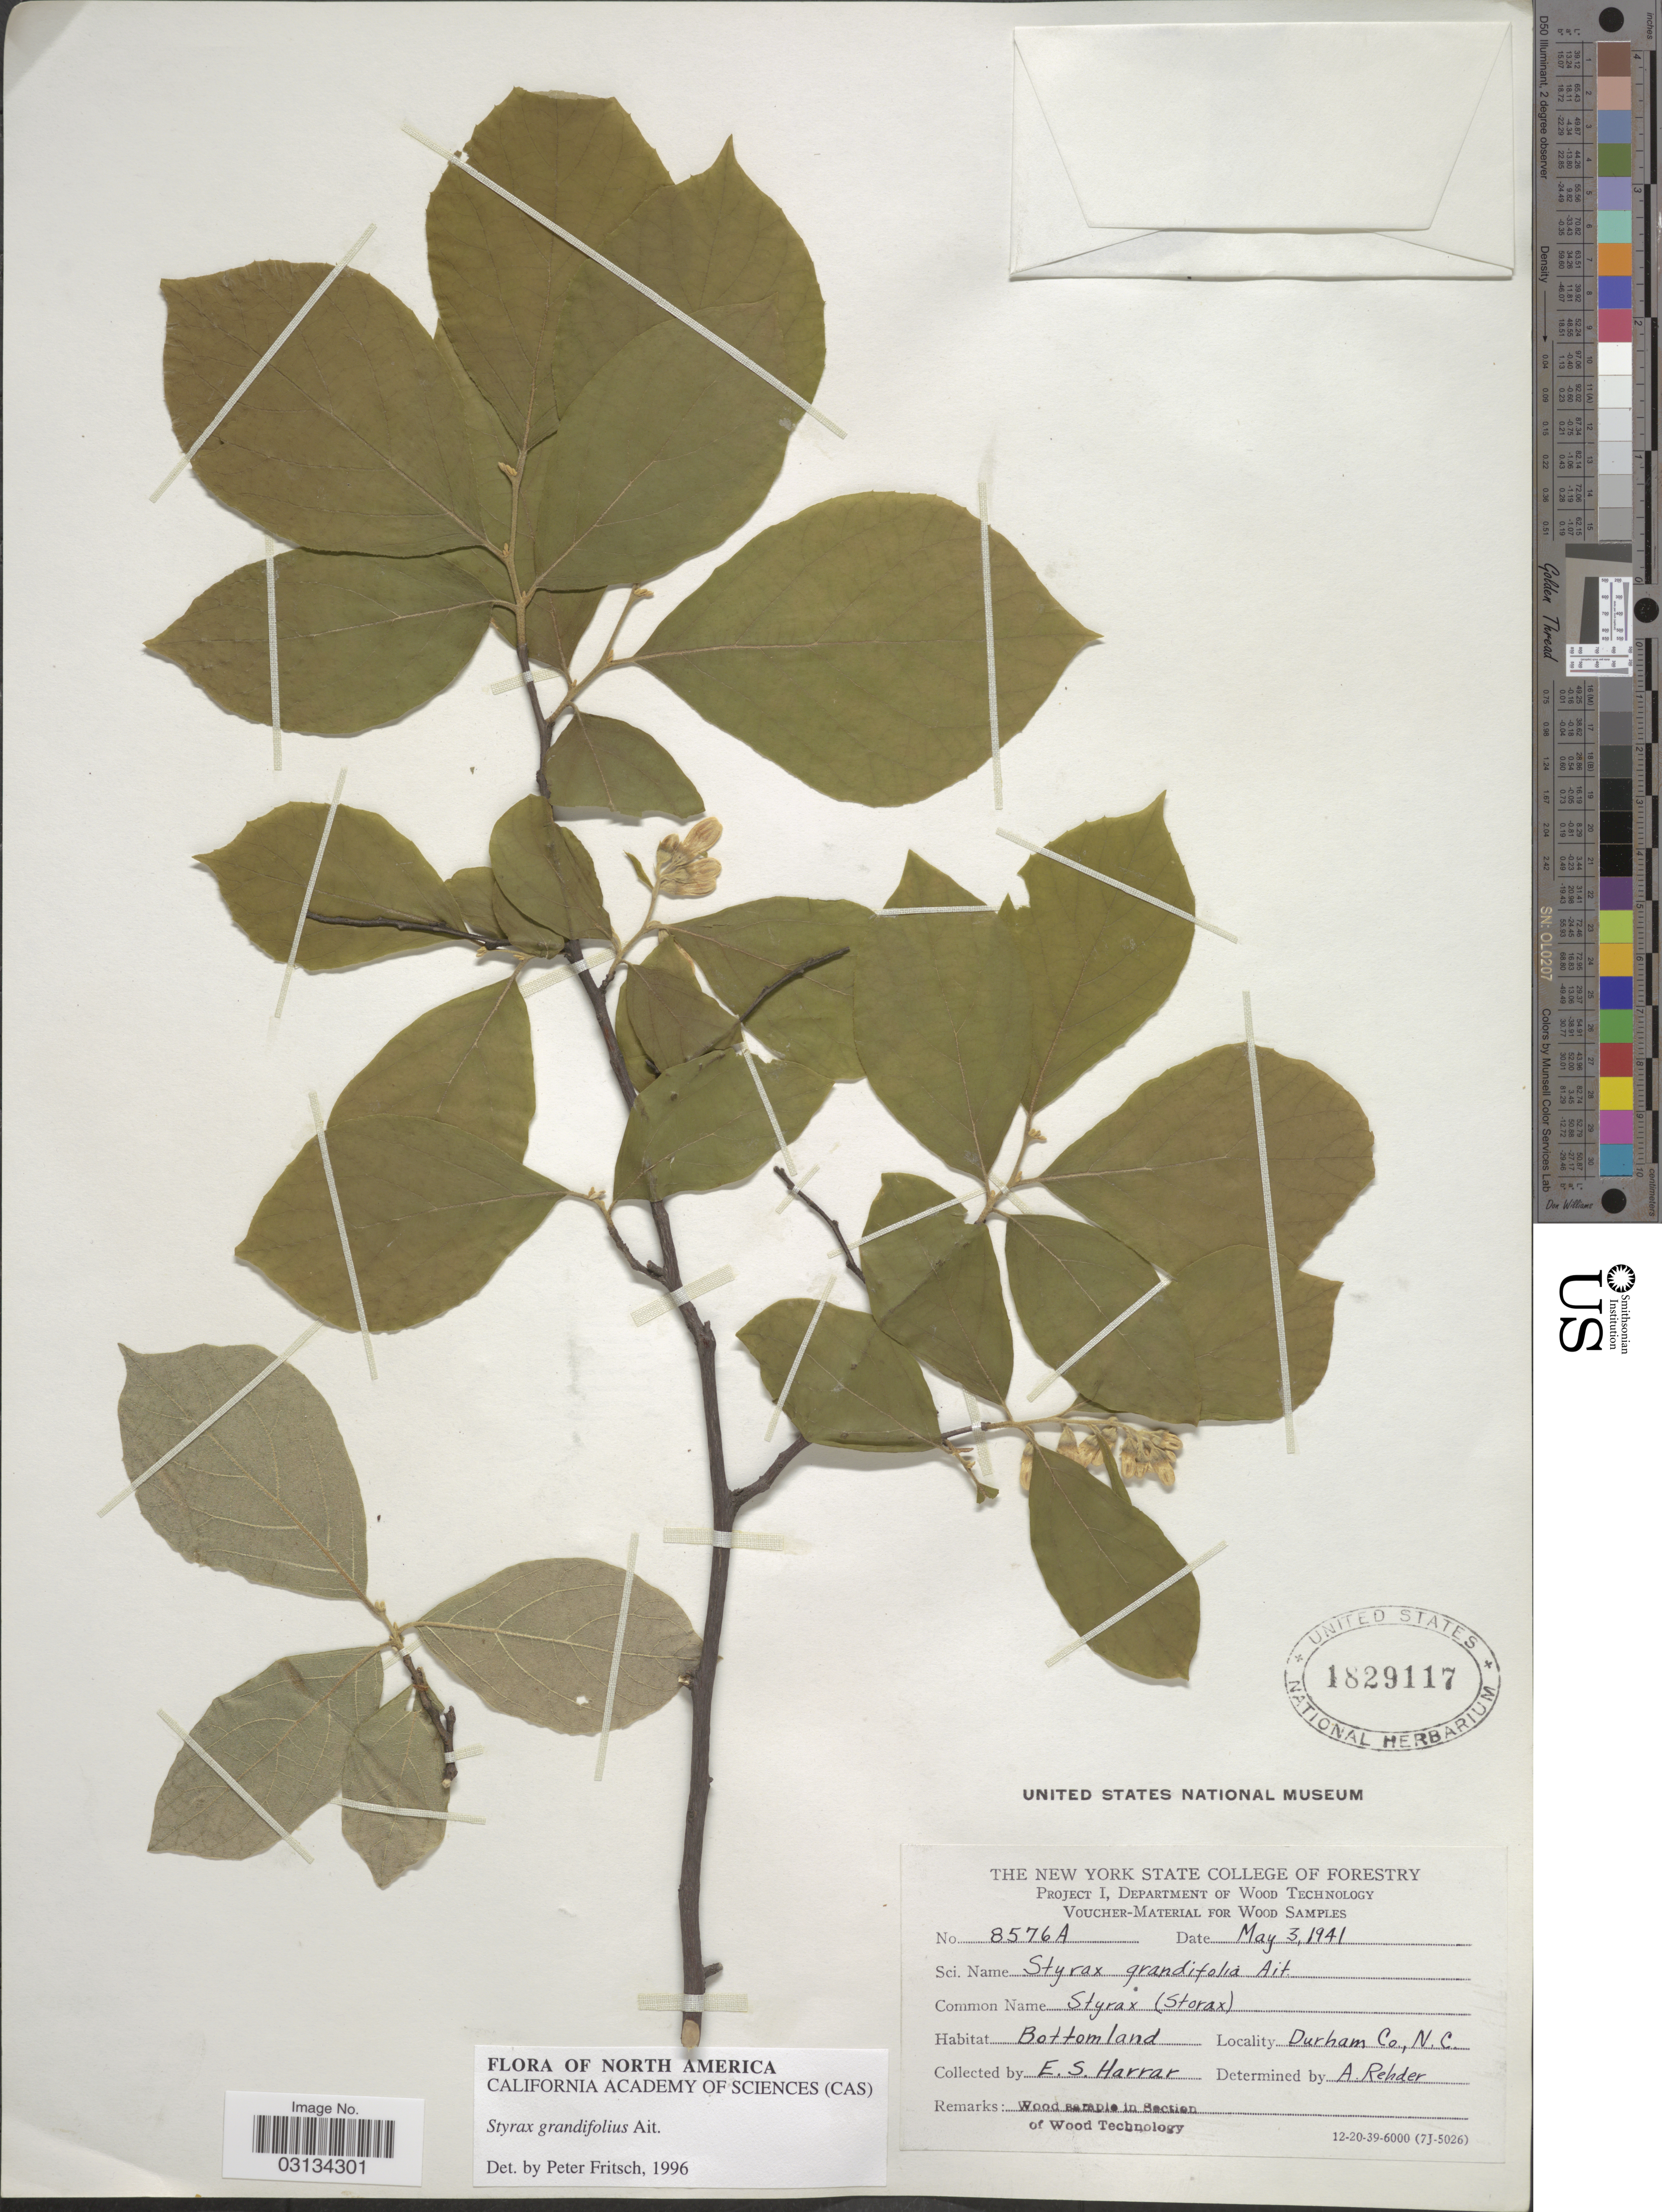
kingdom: Plantae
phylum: Tracheophyta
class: Magnoliopsida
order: Ericales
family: Styracaceae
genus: Styrax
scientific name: Styrax grandifolius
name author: Aiton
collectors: E. Harrar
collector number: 8576A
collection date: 1941-05-03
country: United States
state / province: North Carolina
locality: Bottomland. Durham Co., N. C.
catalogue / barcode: US 1829117